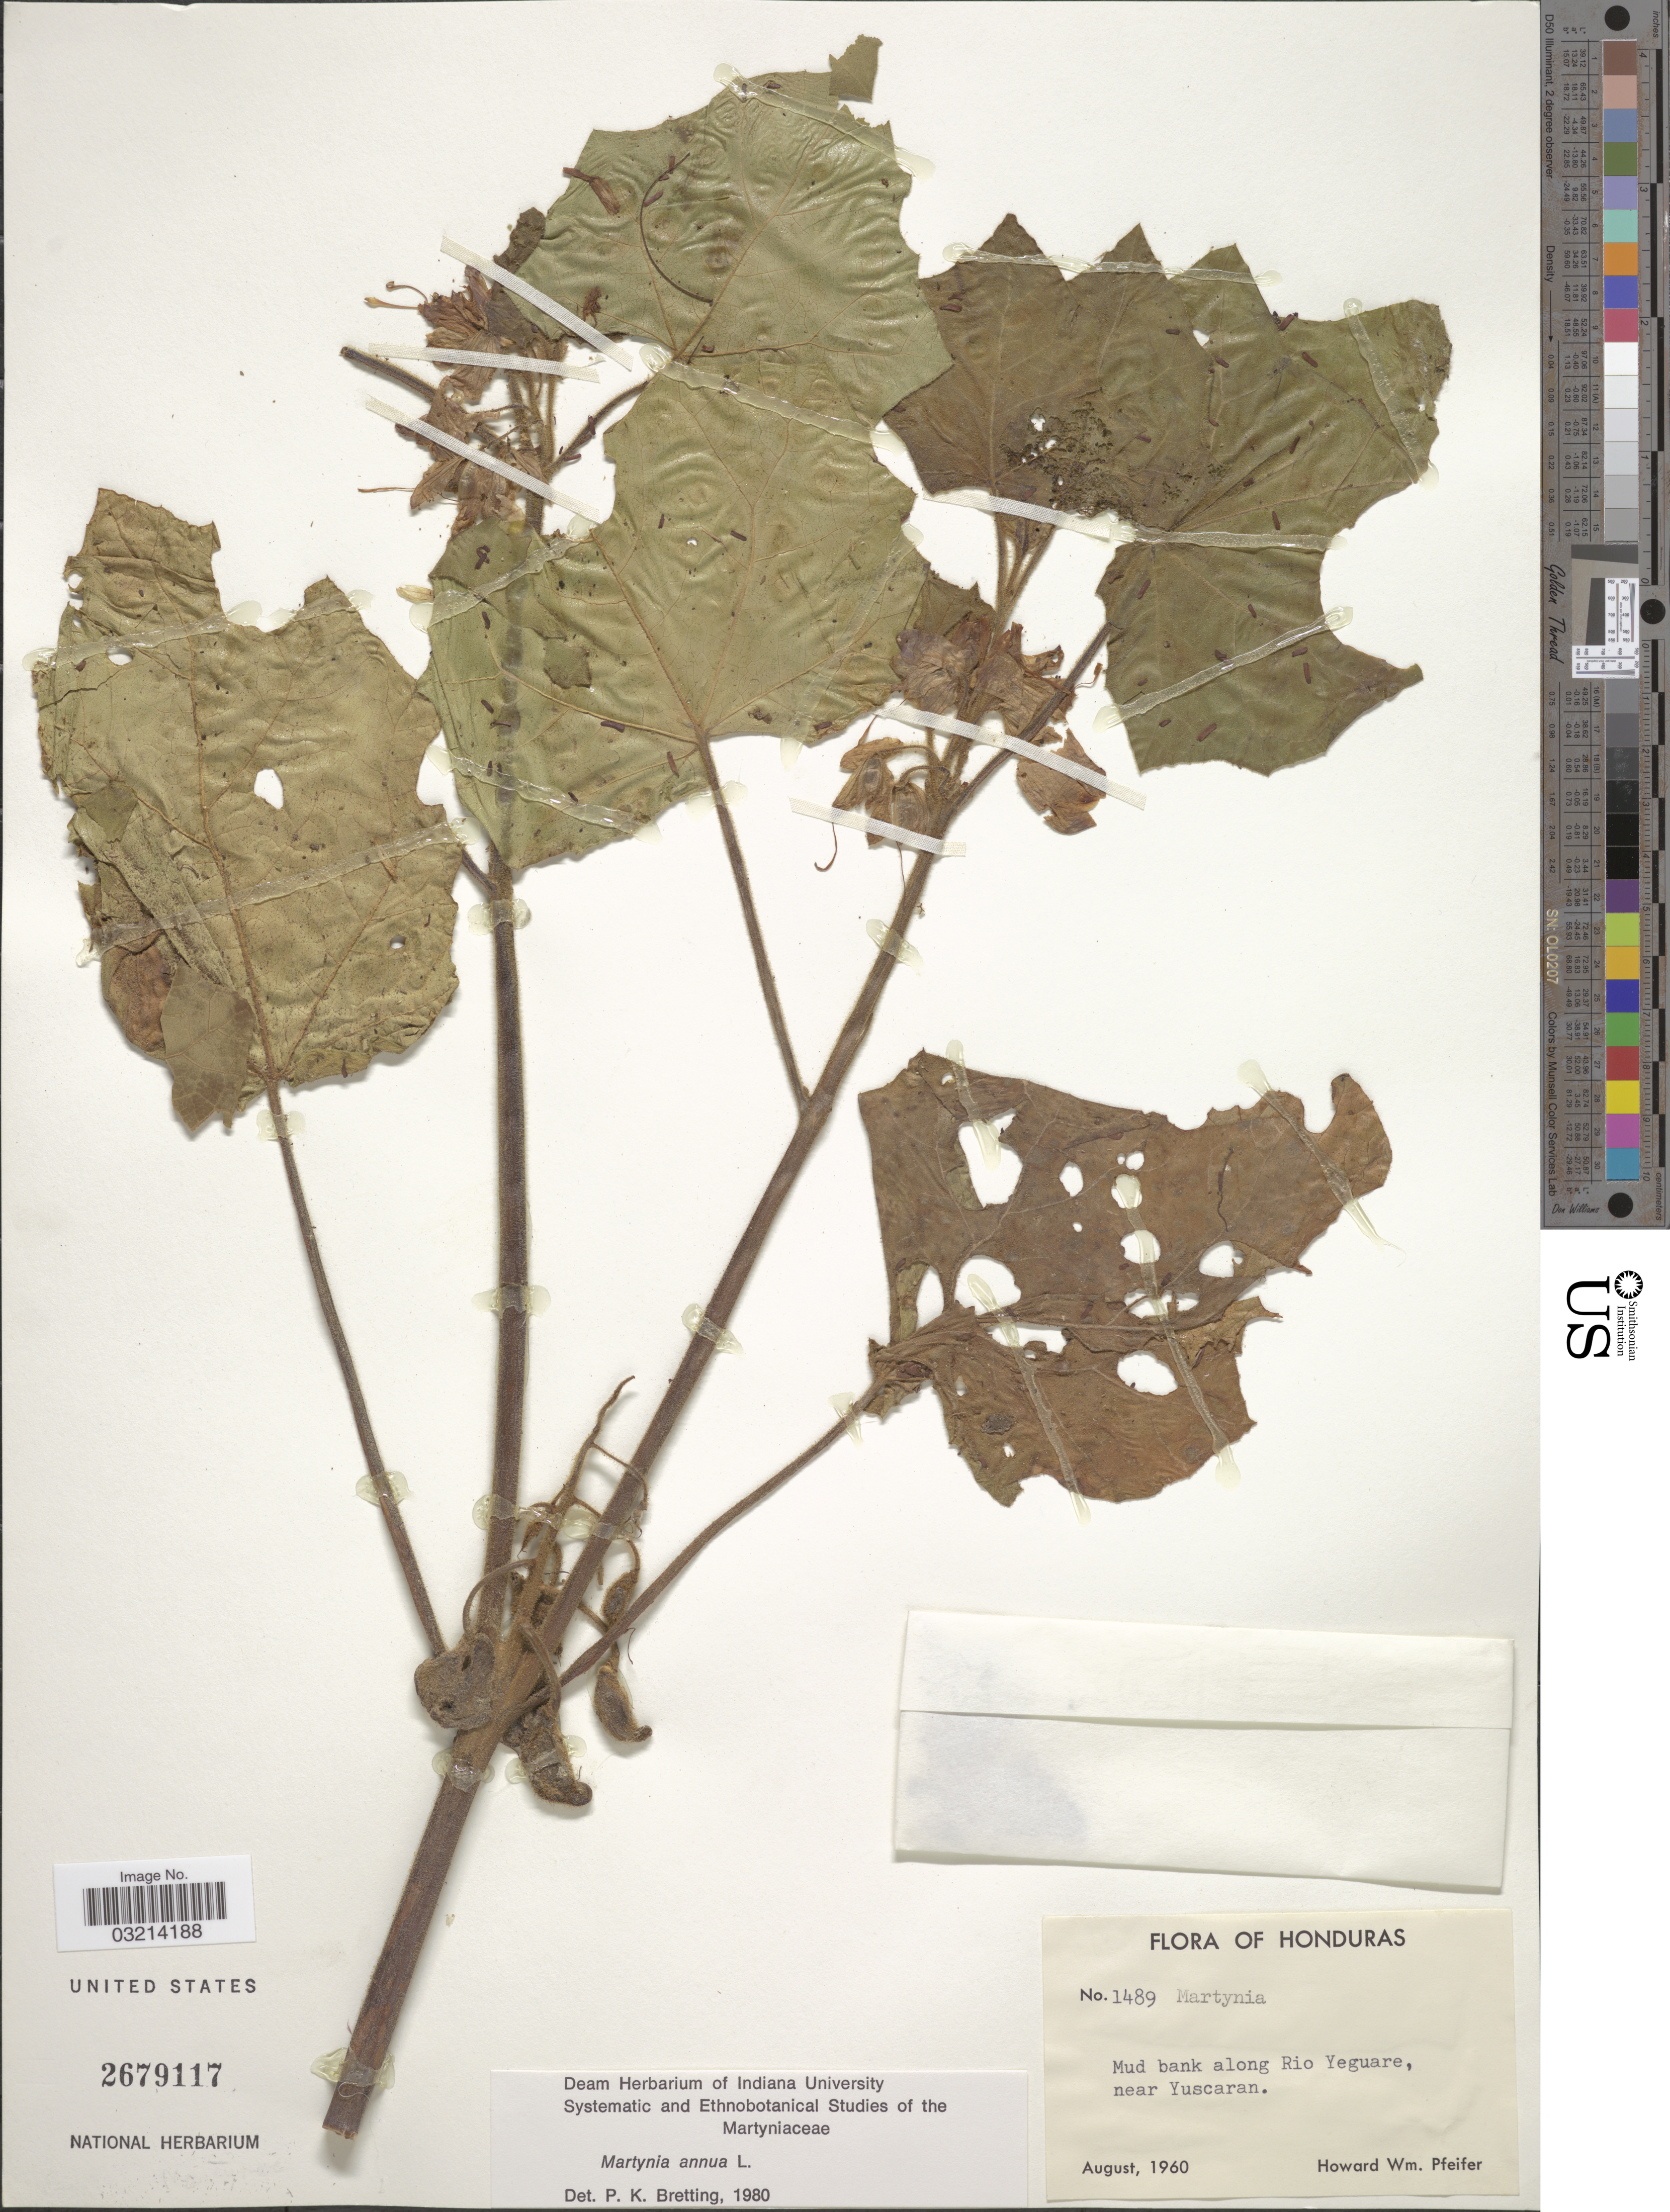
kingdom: Plantae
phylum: Tracheophyta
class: Magnoliopsida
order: Lamiales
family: Martyniaceae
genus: Martynia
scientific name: Martynia annua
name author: L.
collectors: H. W. Pfeifer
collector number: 1489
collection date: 1960-08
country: Honduras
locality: Mud bank along Rio Yeguare, near Yuscaran.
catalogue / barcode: US 2679117